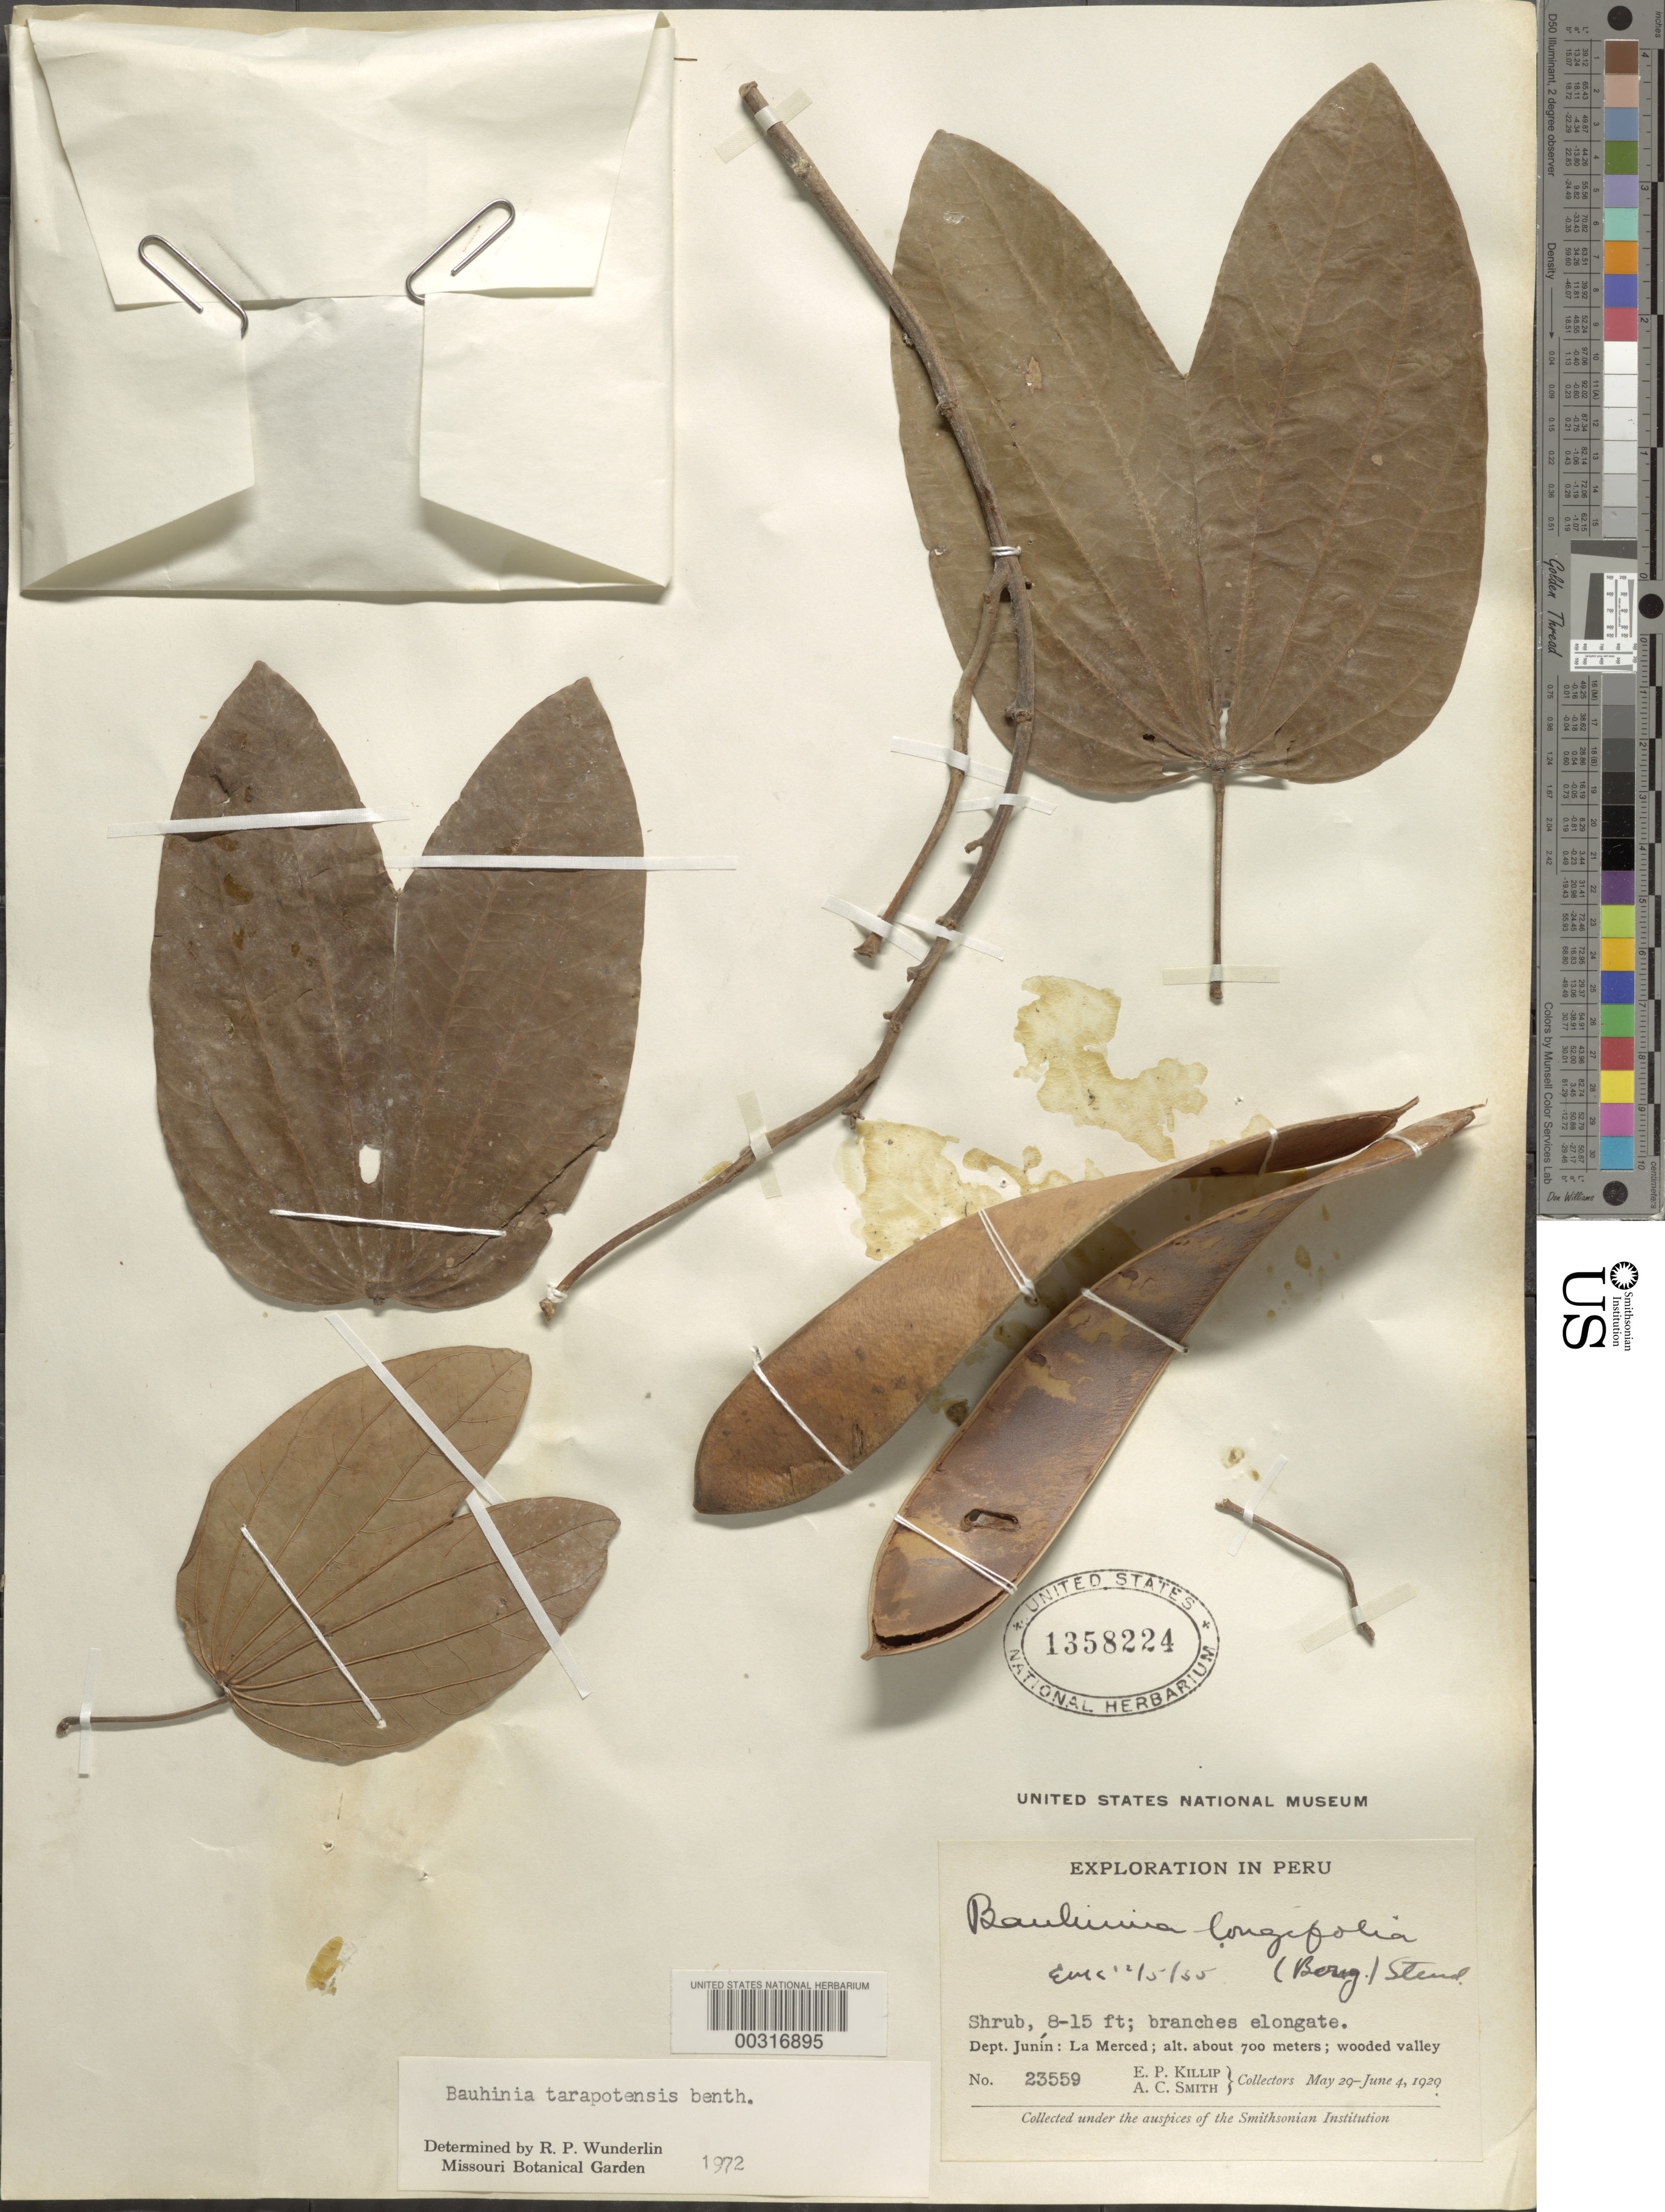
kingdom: Plantae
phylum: Tracheophyta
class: Magnoliopsida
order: Fabales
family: Fabaceae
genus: Bauhinia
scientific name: Bauhinia tarapotensis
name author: Benth.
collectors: E. P. Killip & A. C. Smith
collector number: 23559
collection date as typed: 29 May 1929 to 04 Jun 1929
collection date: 1929-05-29/1929-06-04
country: Peru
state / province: Junín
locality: La merced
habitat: Wooded valley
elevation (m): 700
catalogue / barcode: US 1358224